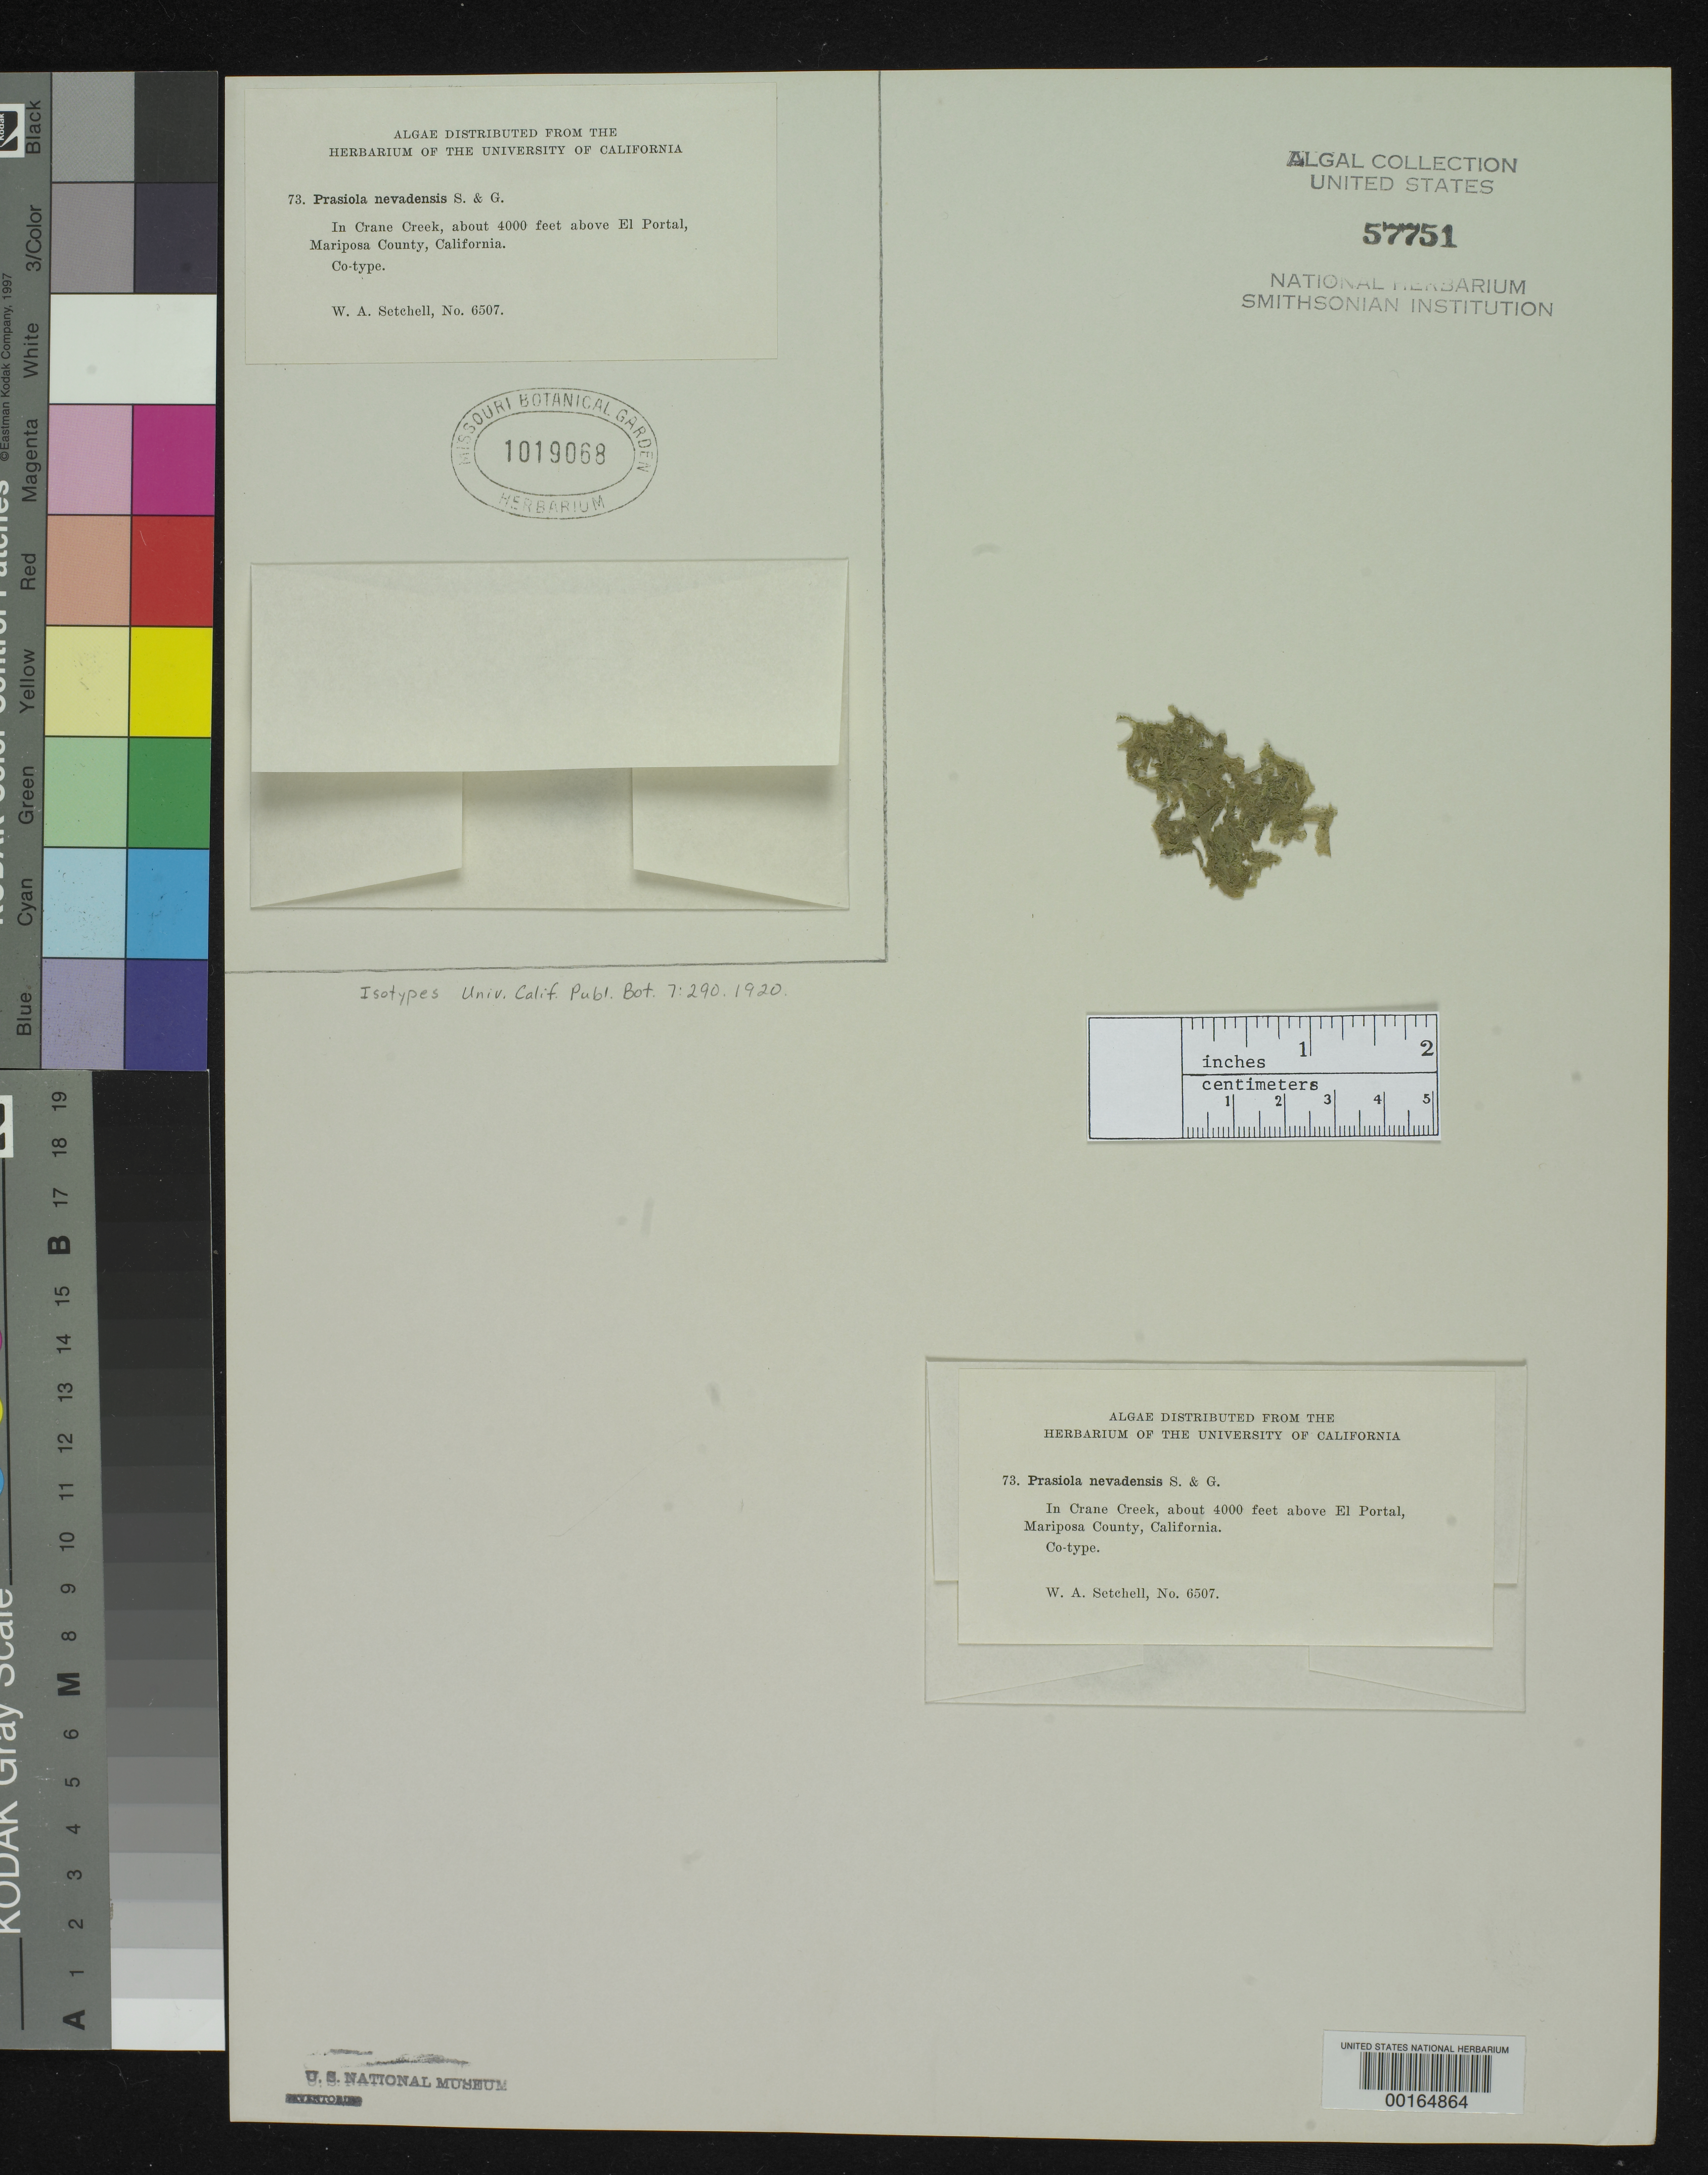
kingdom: Plantae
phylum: Chlorophyta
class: Trebouxiophyceae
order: Prasiolales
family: Prasiolaceae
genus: Prasiola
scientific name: Prasiola nevadensis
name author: Setch. & N.L. Gardner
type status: Isotype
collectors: W. Setchell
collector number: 6507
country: United States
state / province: California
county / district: Mariposa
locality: Crane Creek, 4000 feet above El Portal.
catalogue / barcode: US 57751